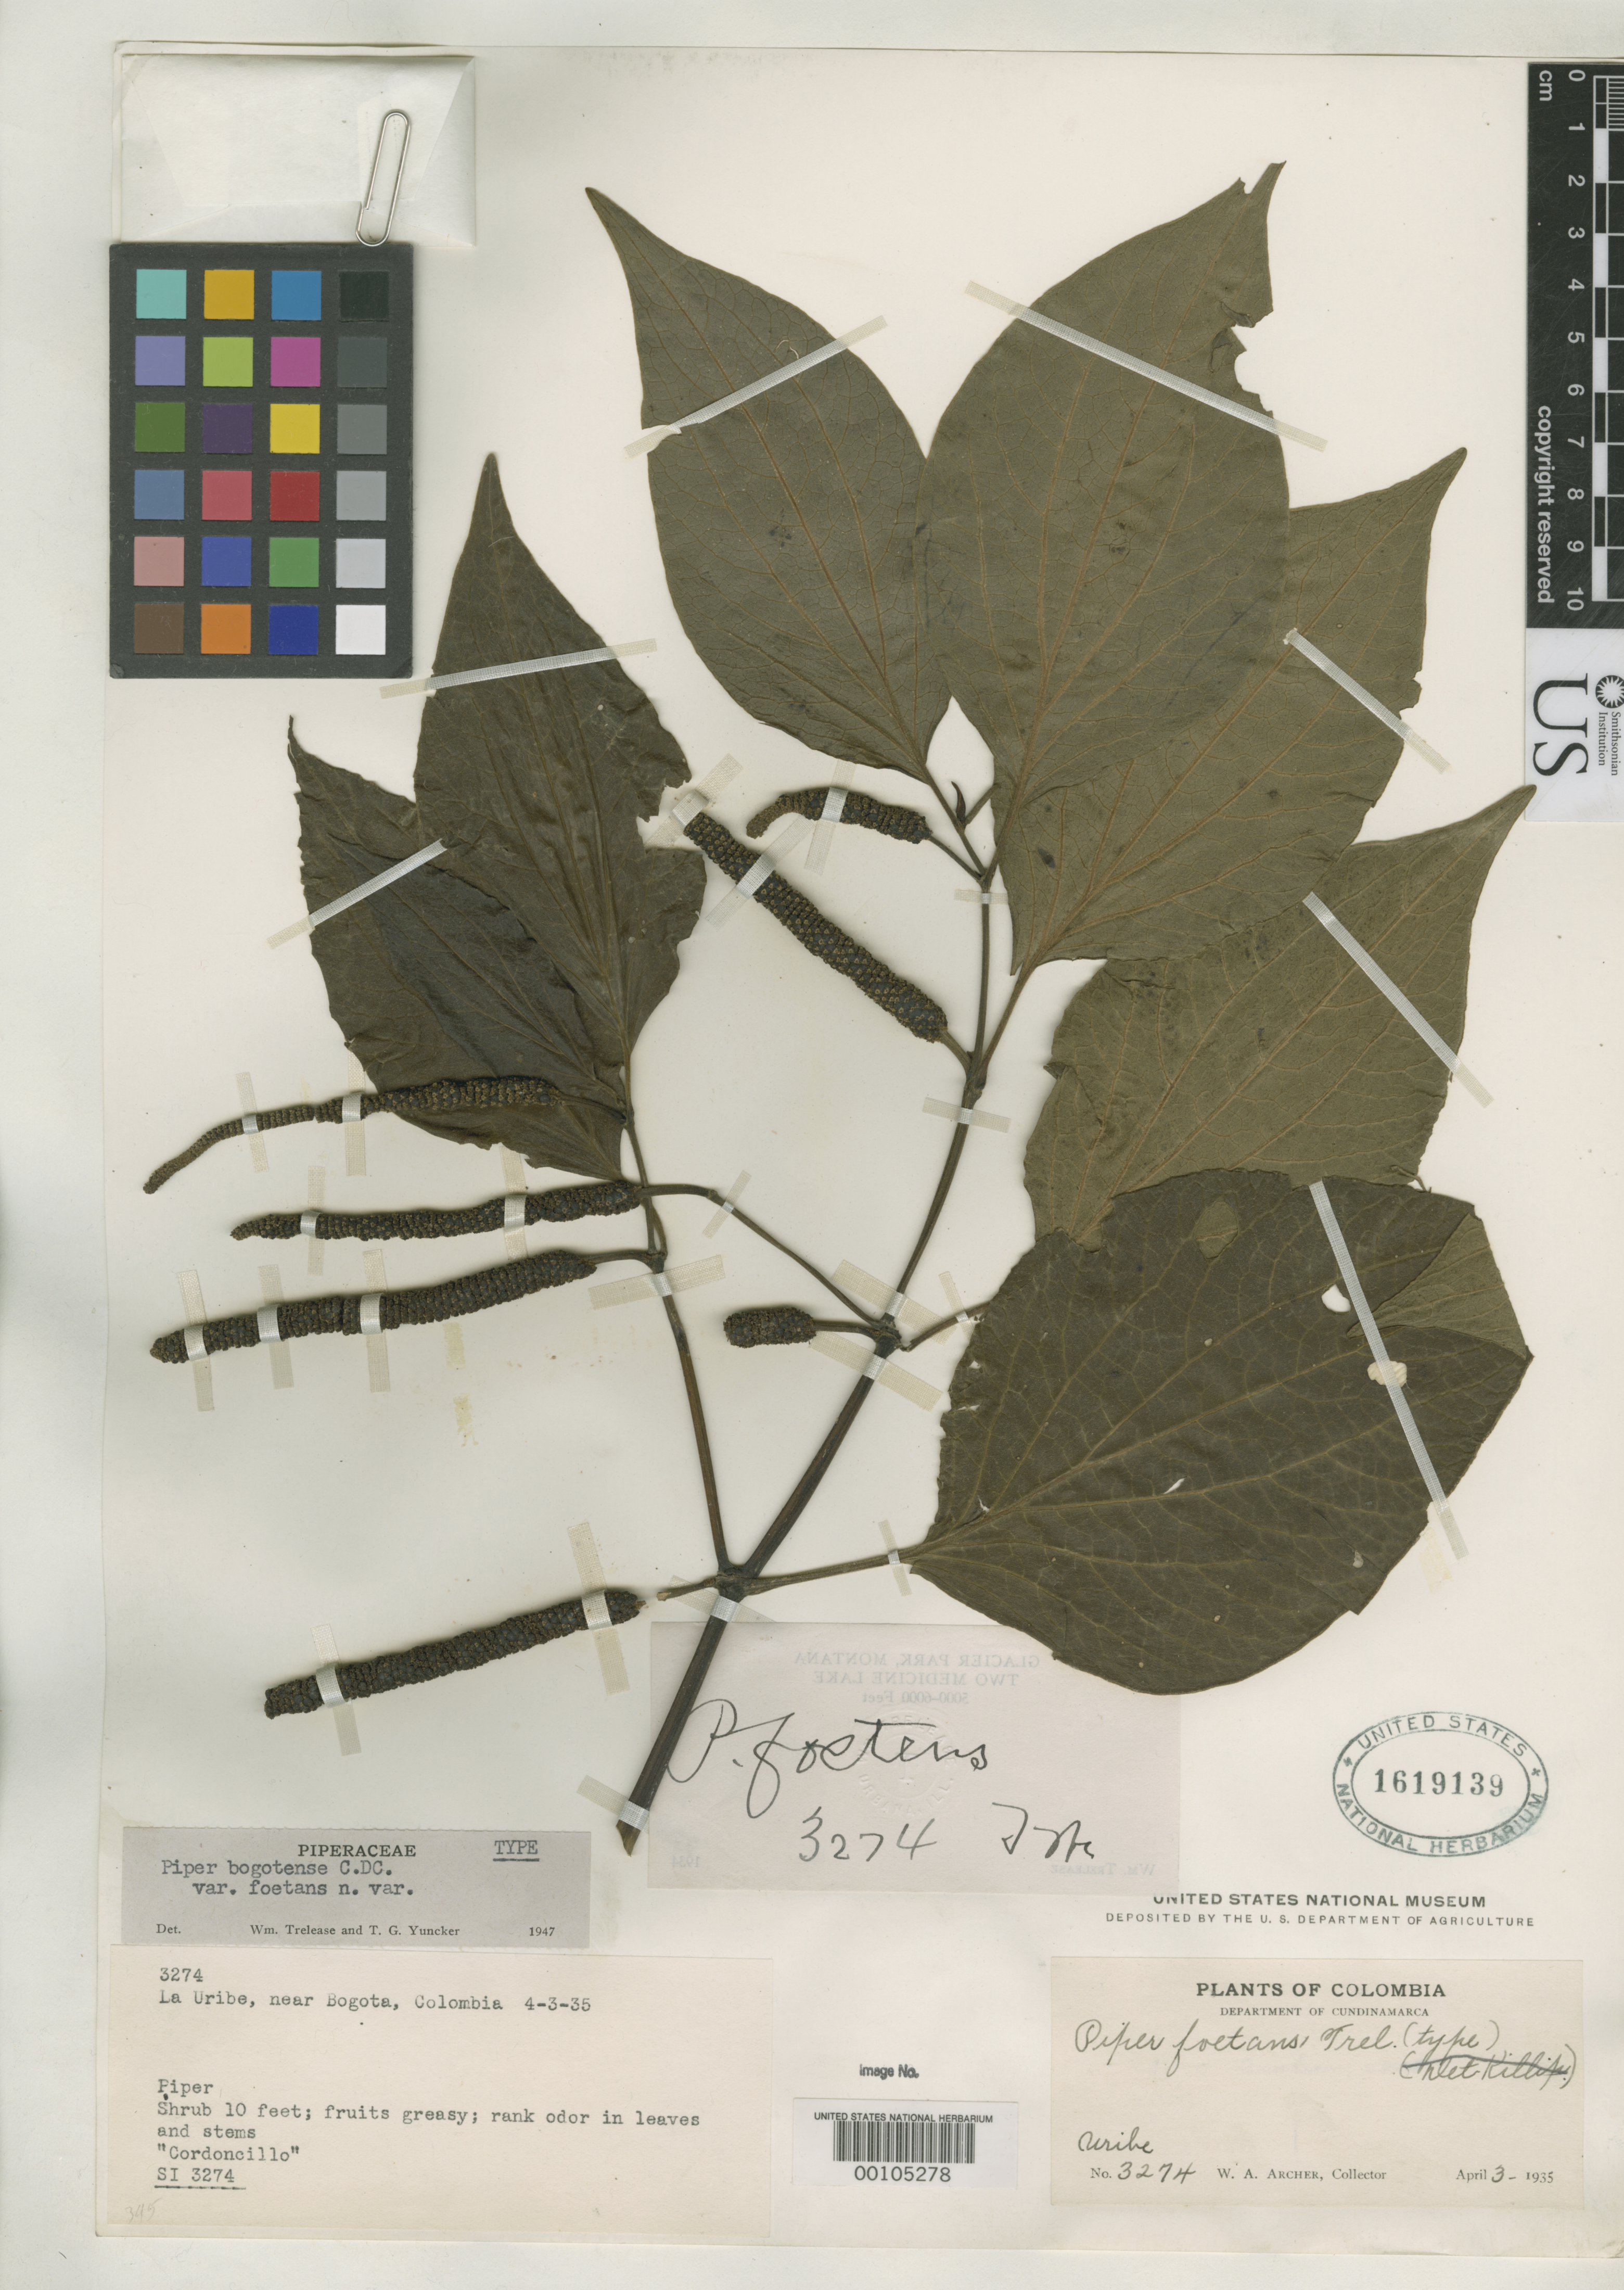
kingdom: Plantae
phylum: Tracheophyta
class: Magnoliopsida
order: Piperales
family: Piperaceae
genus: Piper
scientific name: Piper bogotense var. foetans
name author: Trel. & Yunck.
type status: Holotype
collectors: W. A. Archer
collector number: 3274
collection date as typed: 03 Apr 1935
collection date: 1935-04-03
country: Colombia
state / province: Cundinamarca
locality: La Uribe, near Bogota.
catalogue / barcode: US 1619139